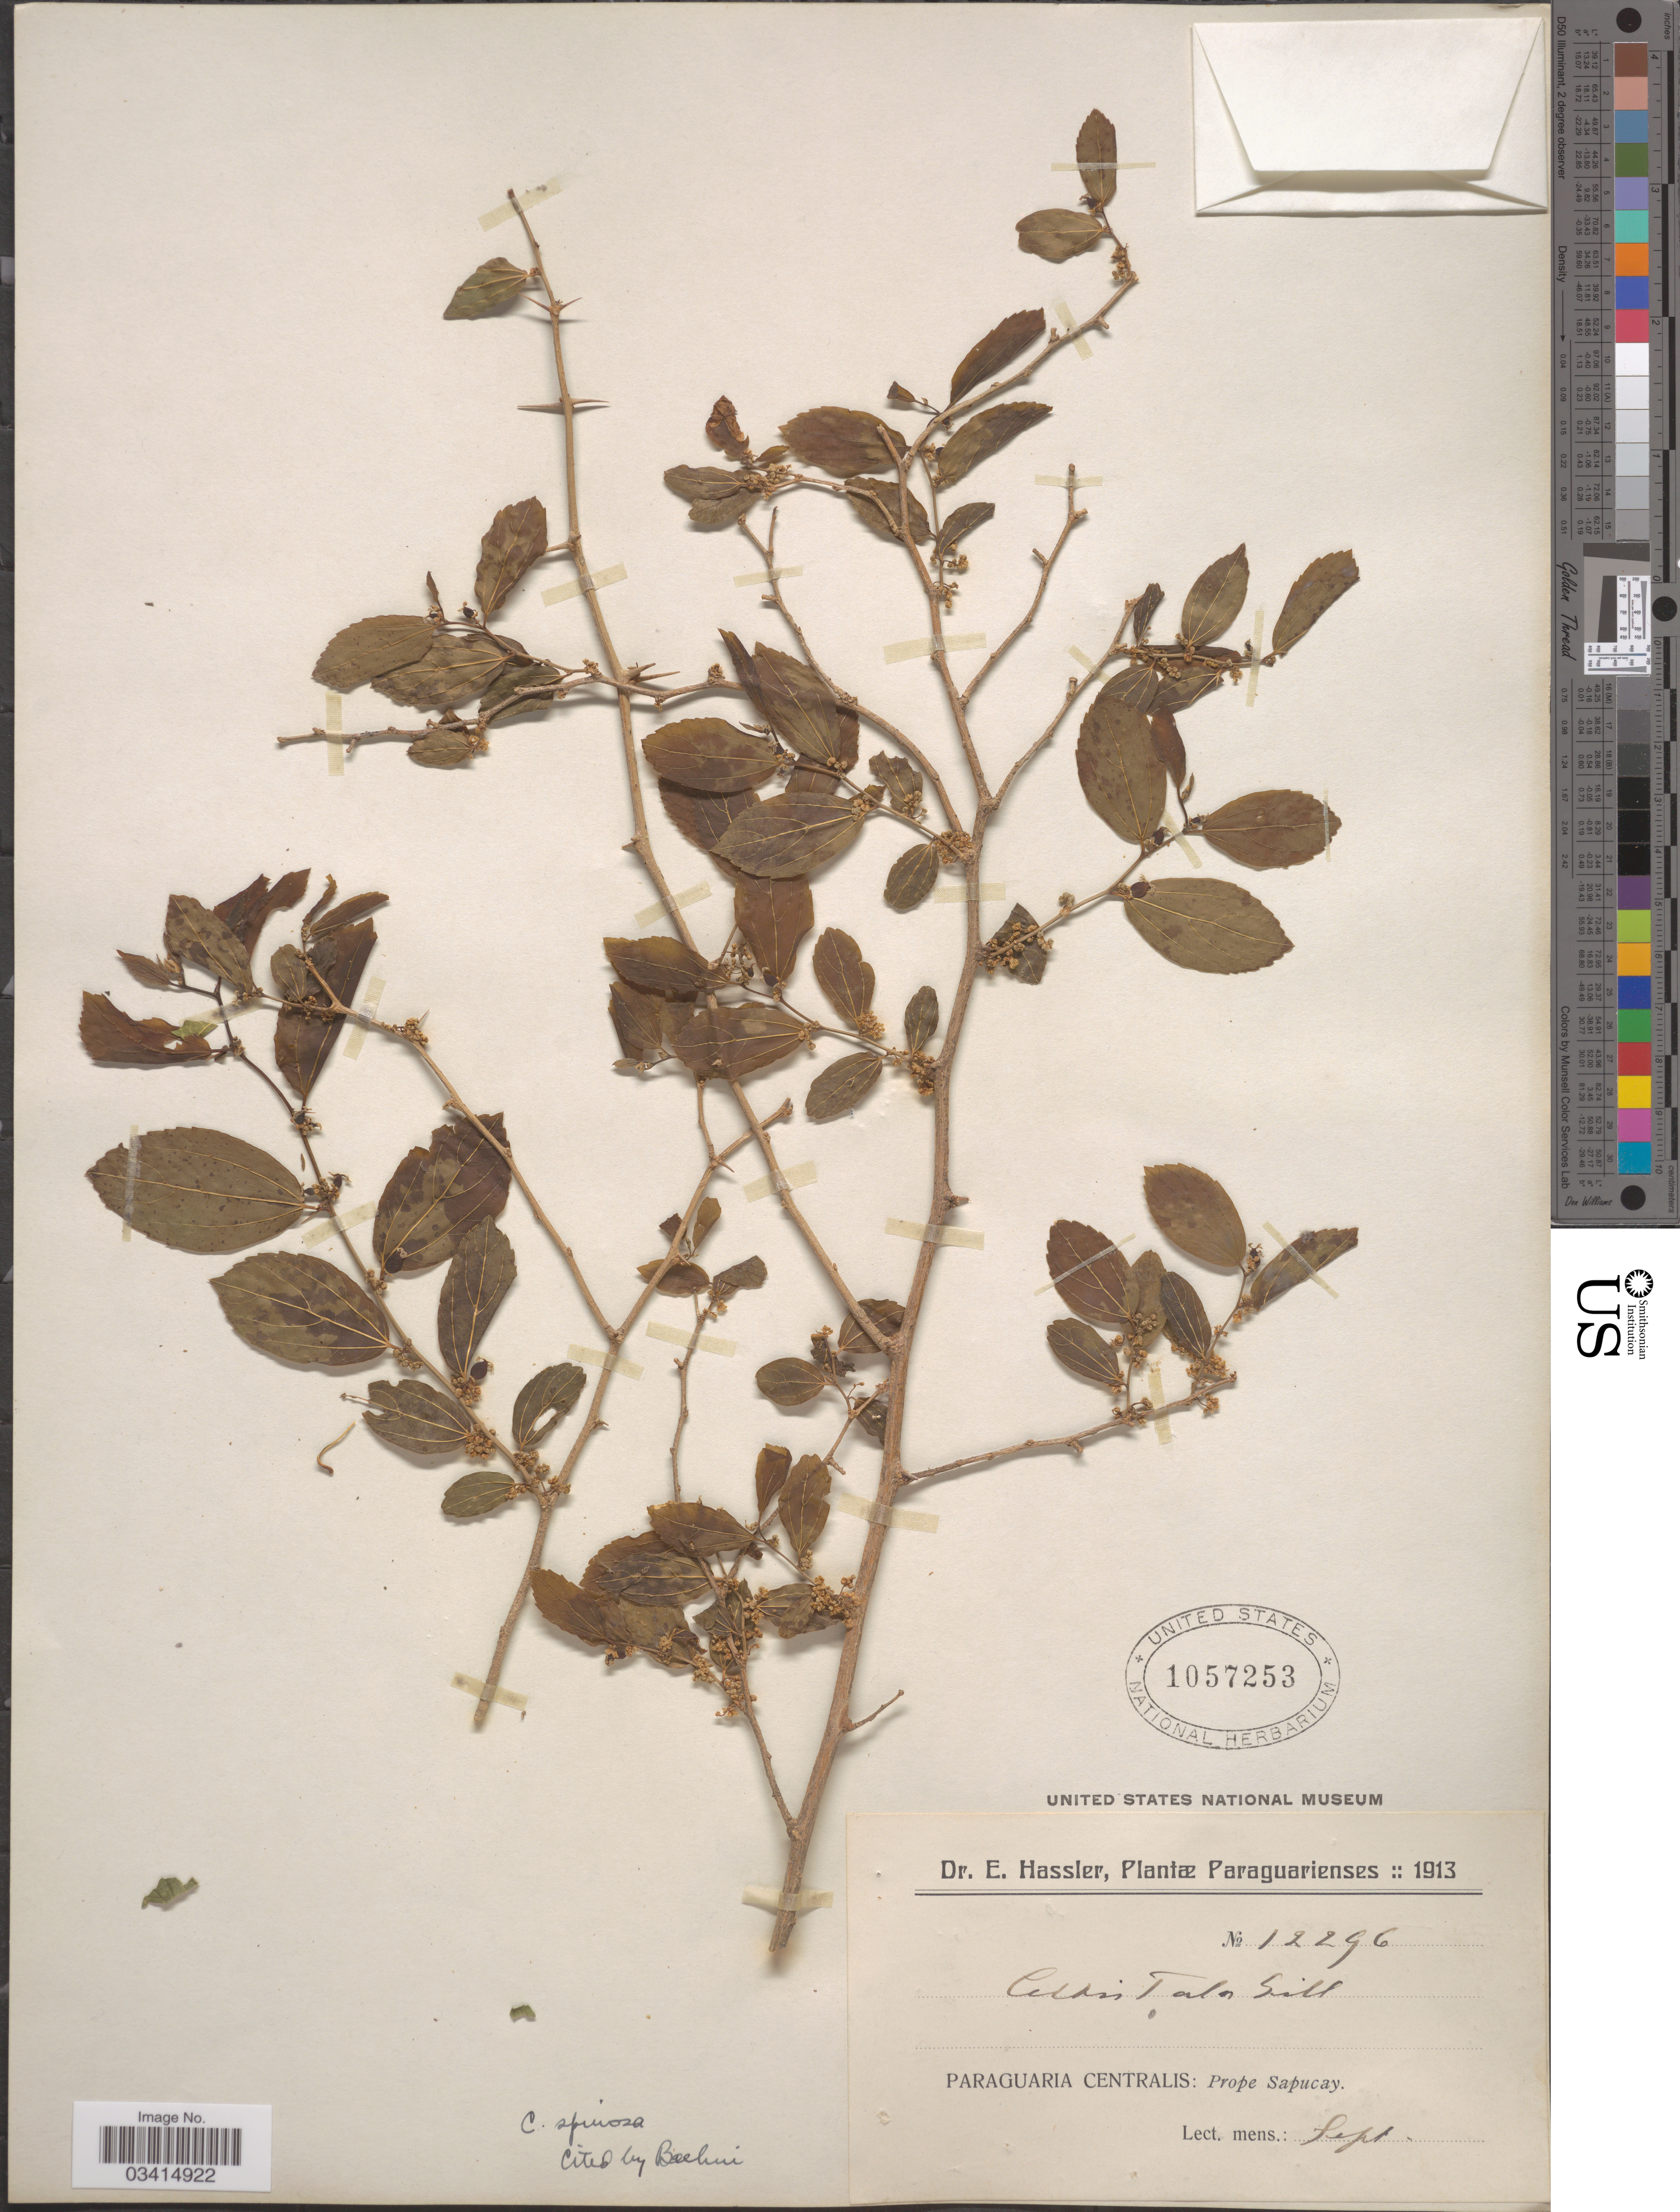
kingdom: Plantae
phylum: Tracheophyta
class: Magnoliopsida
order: Rosales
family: Cannabaceae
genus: Celtis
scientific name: Celtis spinosa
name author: Ruiz ex Miq.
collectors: E. Hassler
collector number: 12296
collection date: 1913-09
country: Paraguay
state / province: Paraguari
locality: Paraguaria Centralis: Prope Sapucay.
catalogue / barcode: US 1057253